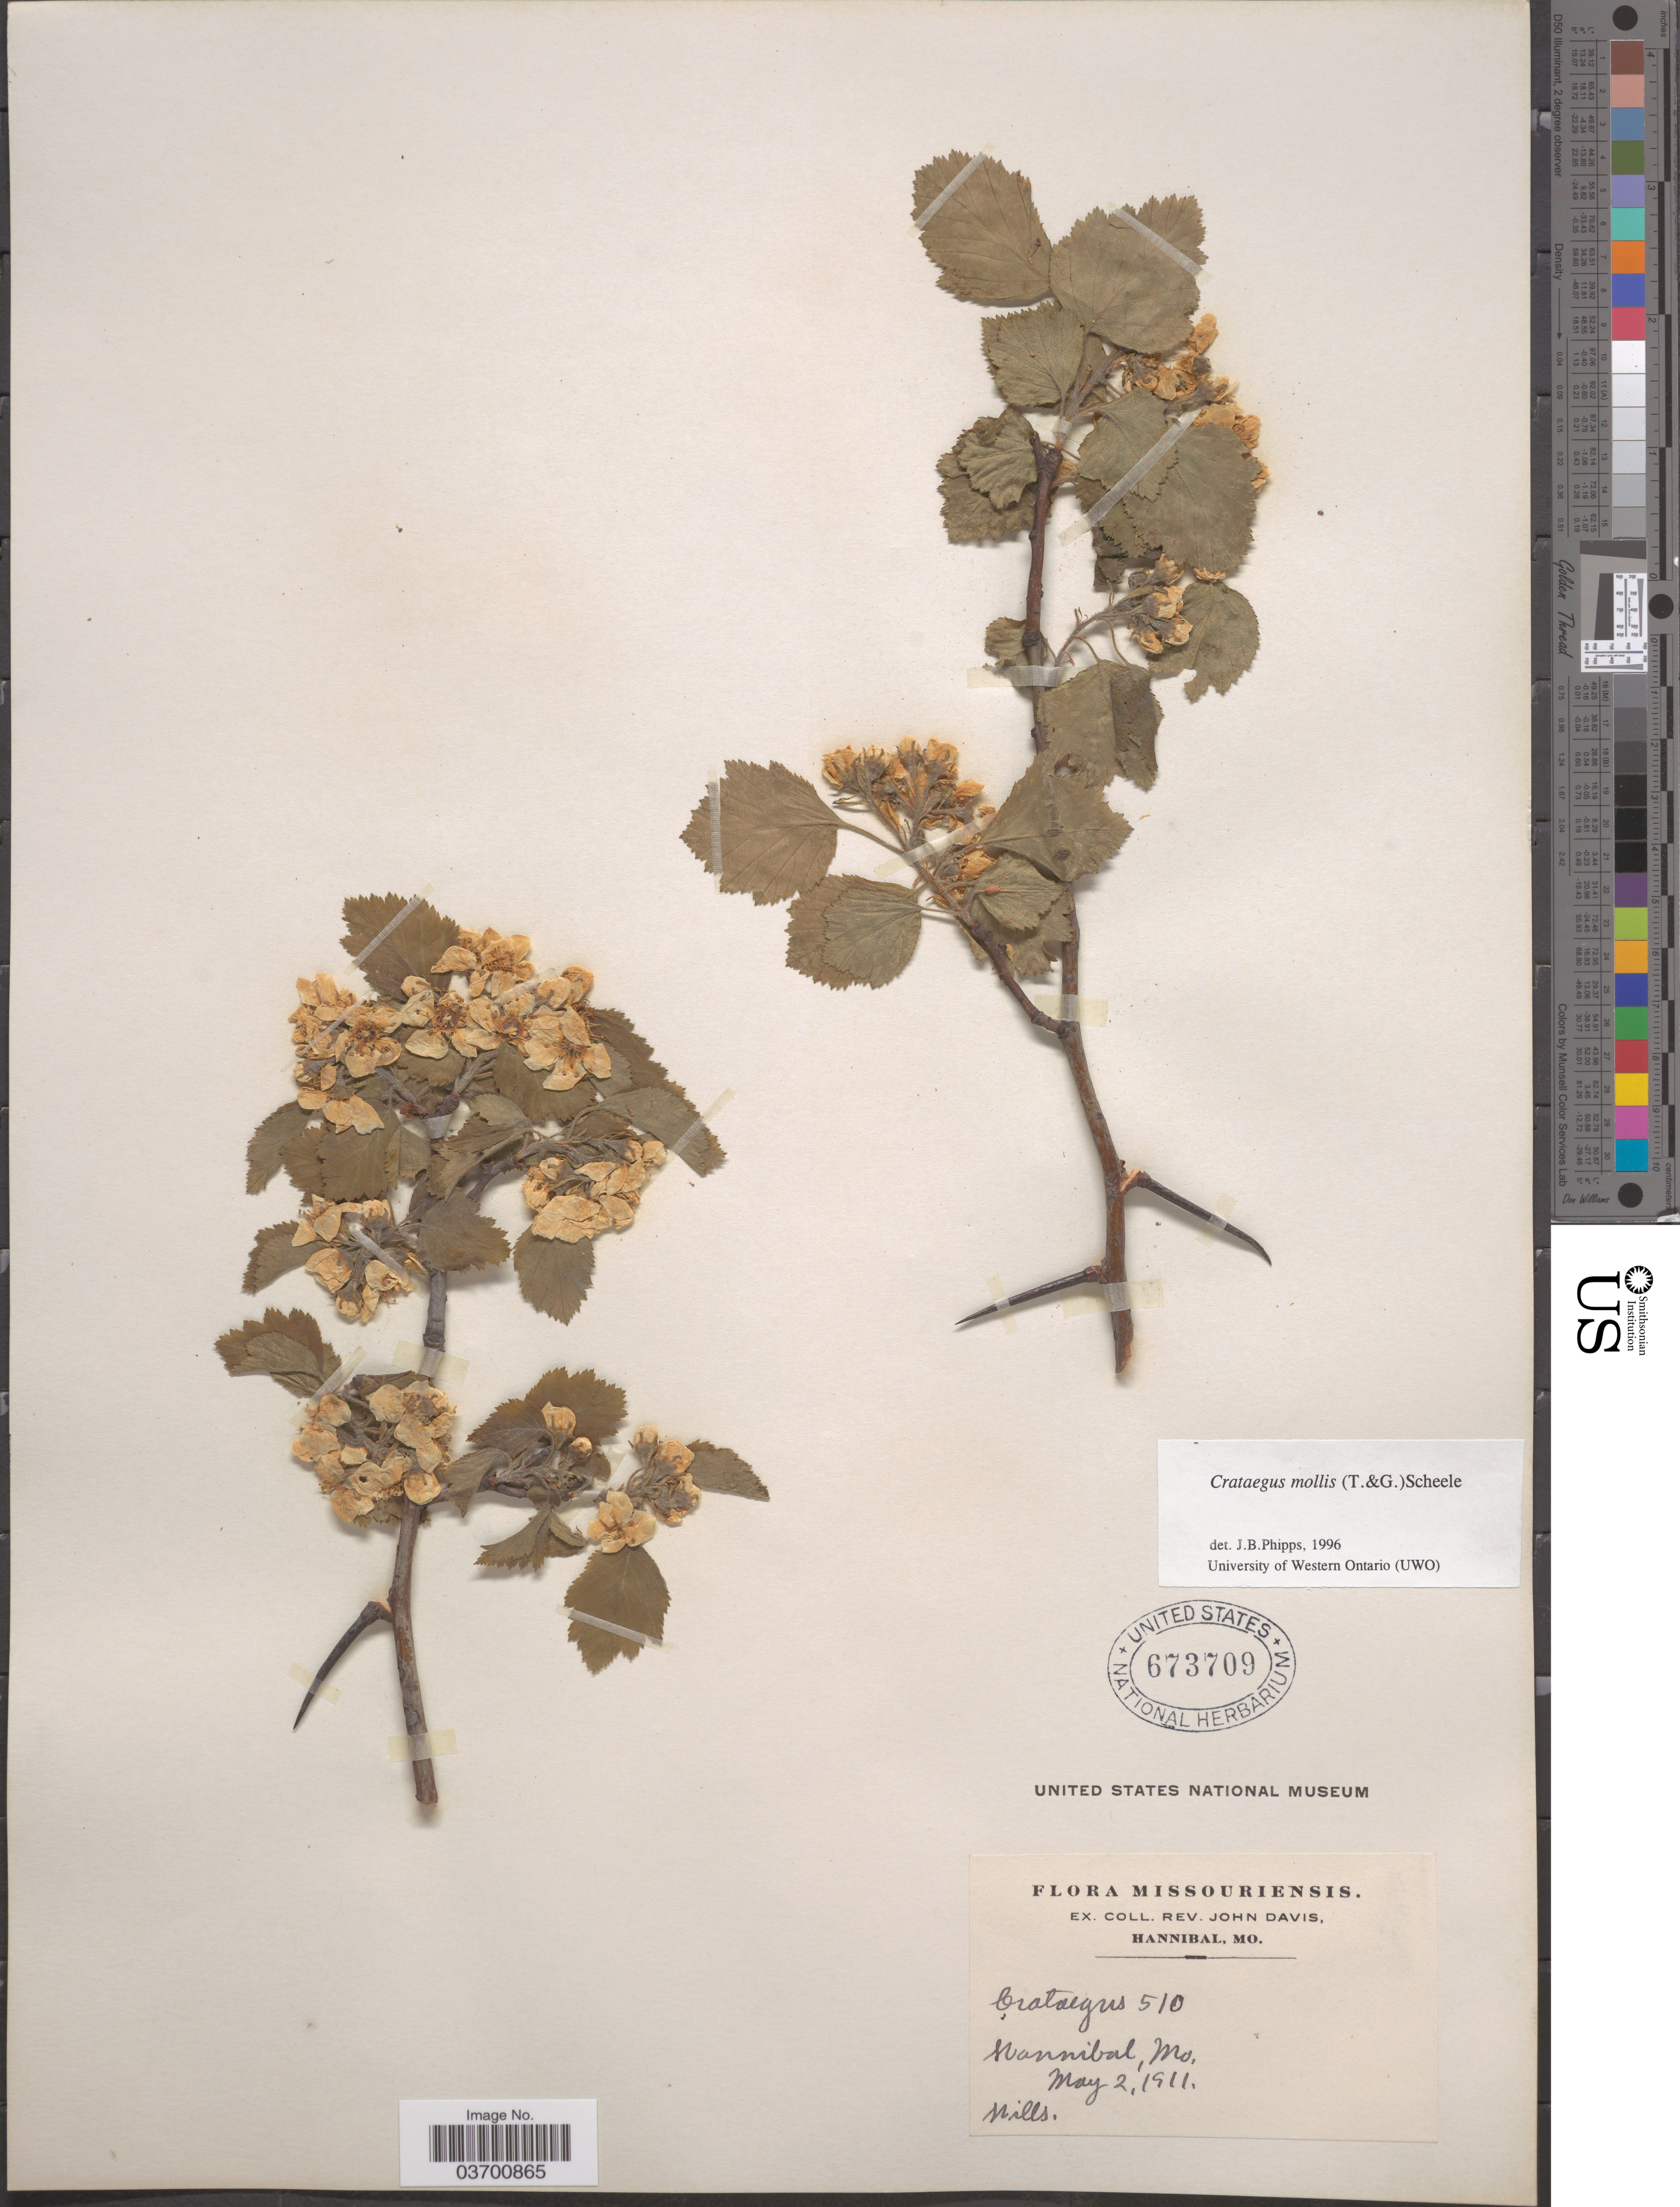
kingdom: Plantae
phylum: Tracheophyta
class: Magnoliopsida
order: Rosales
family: Rosaceae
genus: Crataegus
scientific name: Crataegus mollis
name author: (Torr. & A. Gray) Scheele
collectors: J. Davis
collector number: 510?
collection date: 1911-05-02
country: United States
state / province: Missouri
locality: Hannibal.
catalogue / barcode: US 673709